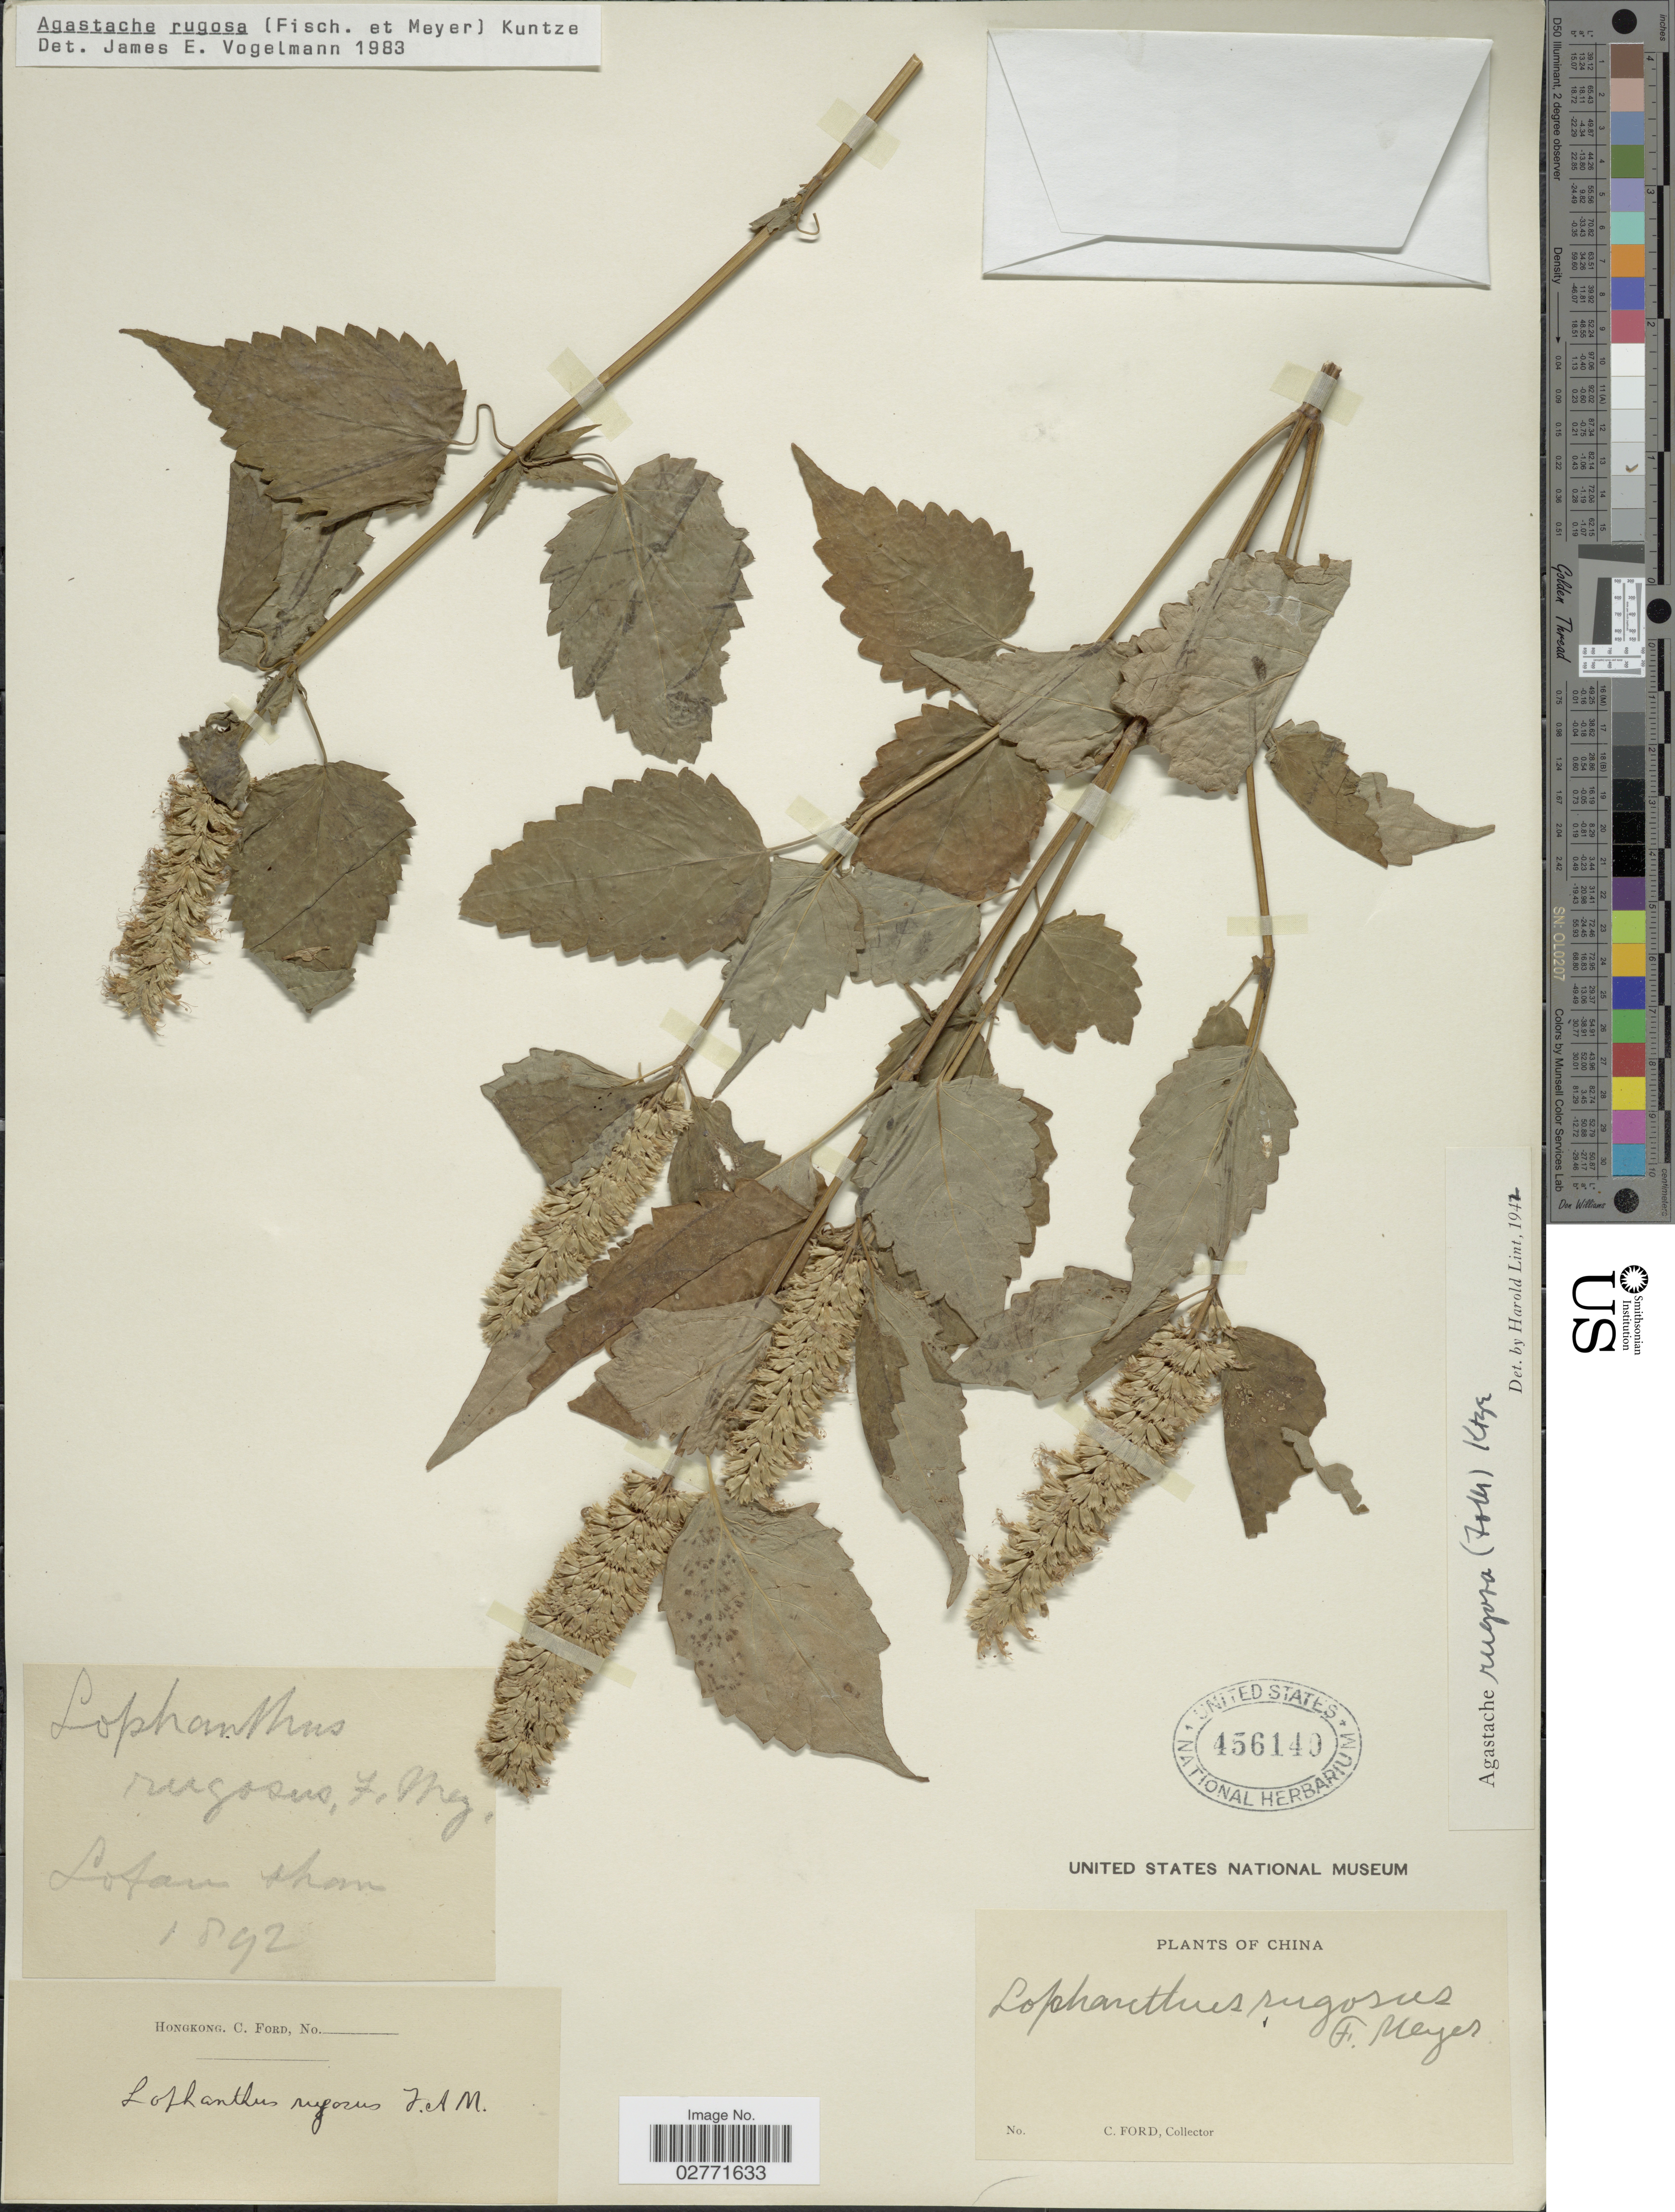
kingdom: Plantae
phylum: Tracheophyta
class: Magnoliopsida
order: Lamiales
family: Lamiaceae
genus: Agastache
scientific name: Agastache rugosa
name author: (Fisch. & C.A. Mey.) Kuntze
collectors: C. Ford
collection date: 1892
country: China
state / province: Hong Kong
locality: Lotan shan.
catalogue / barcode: US 456140